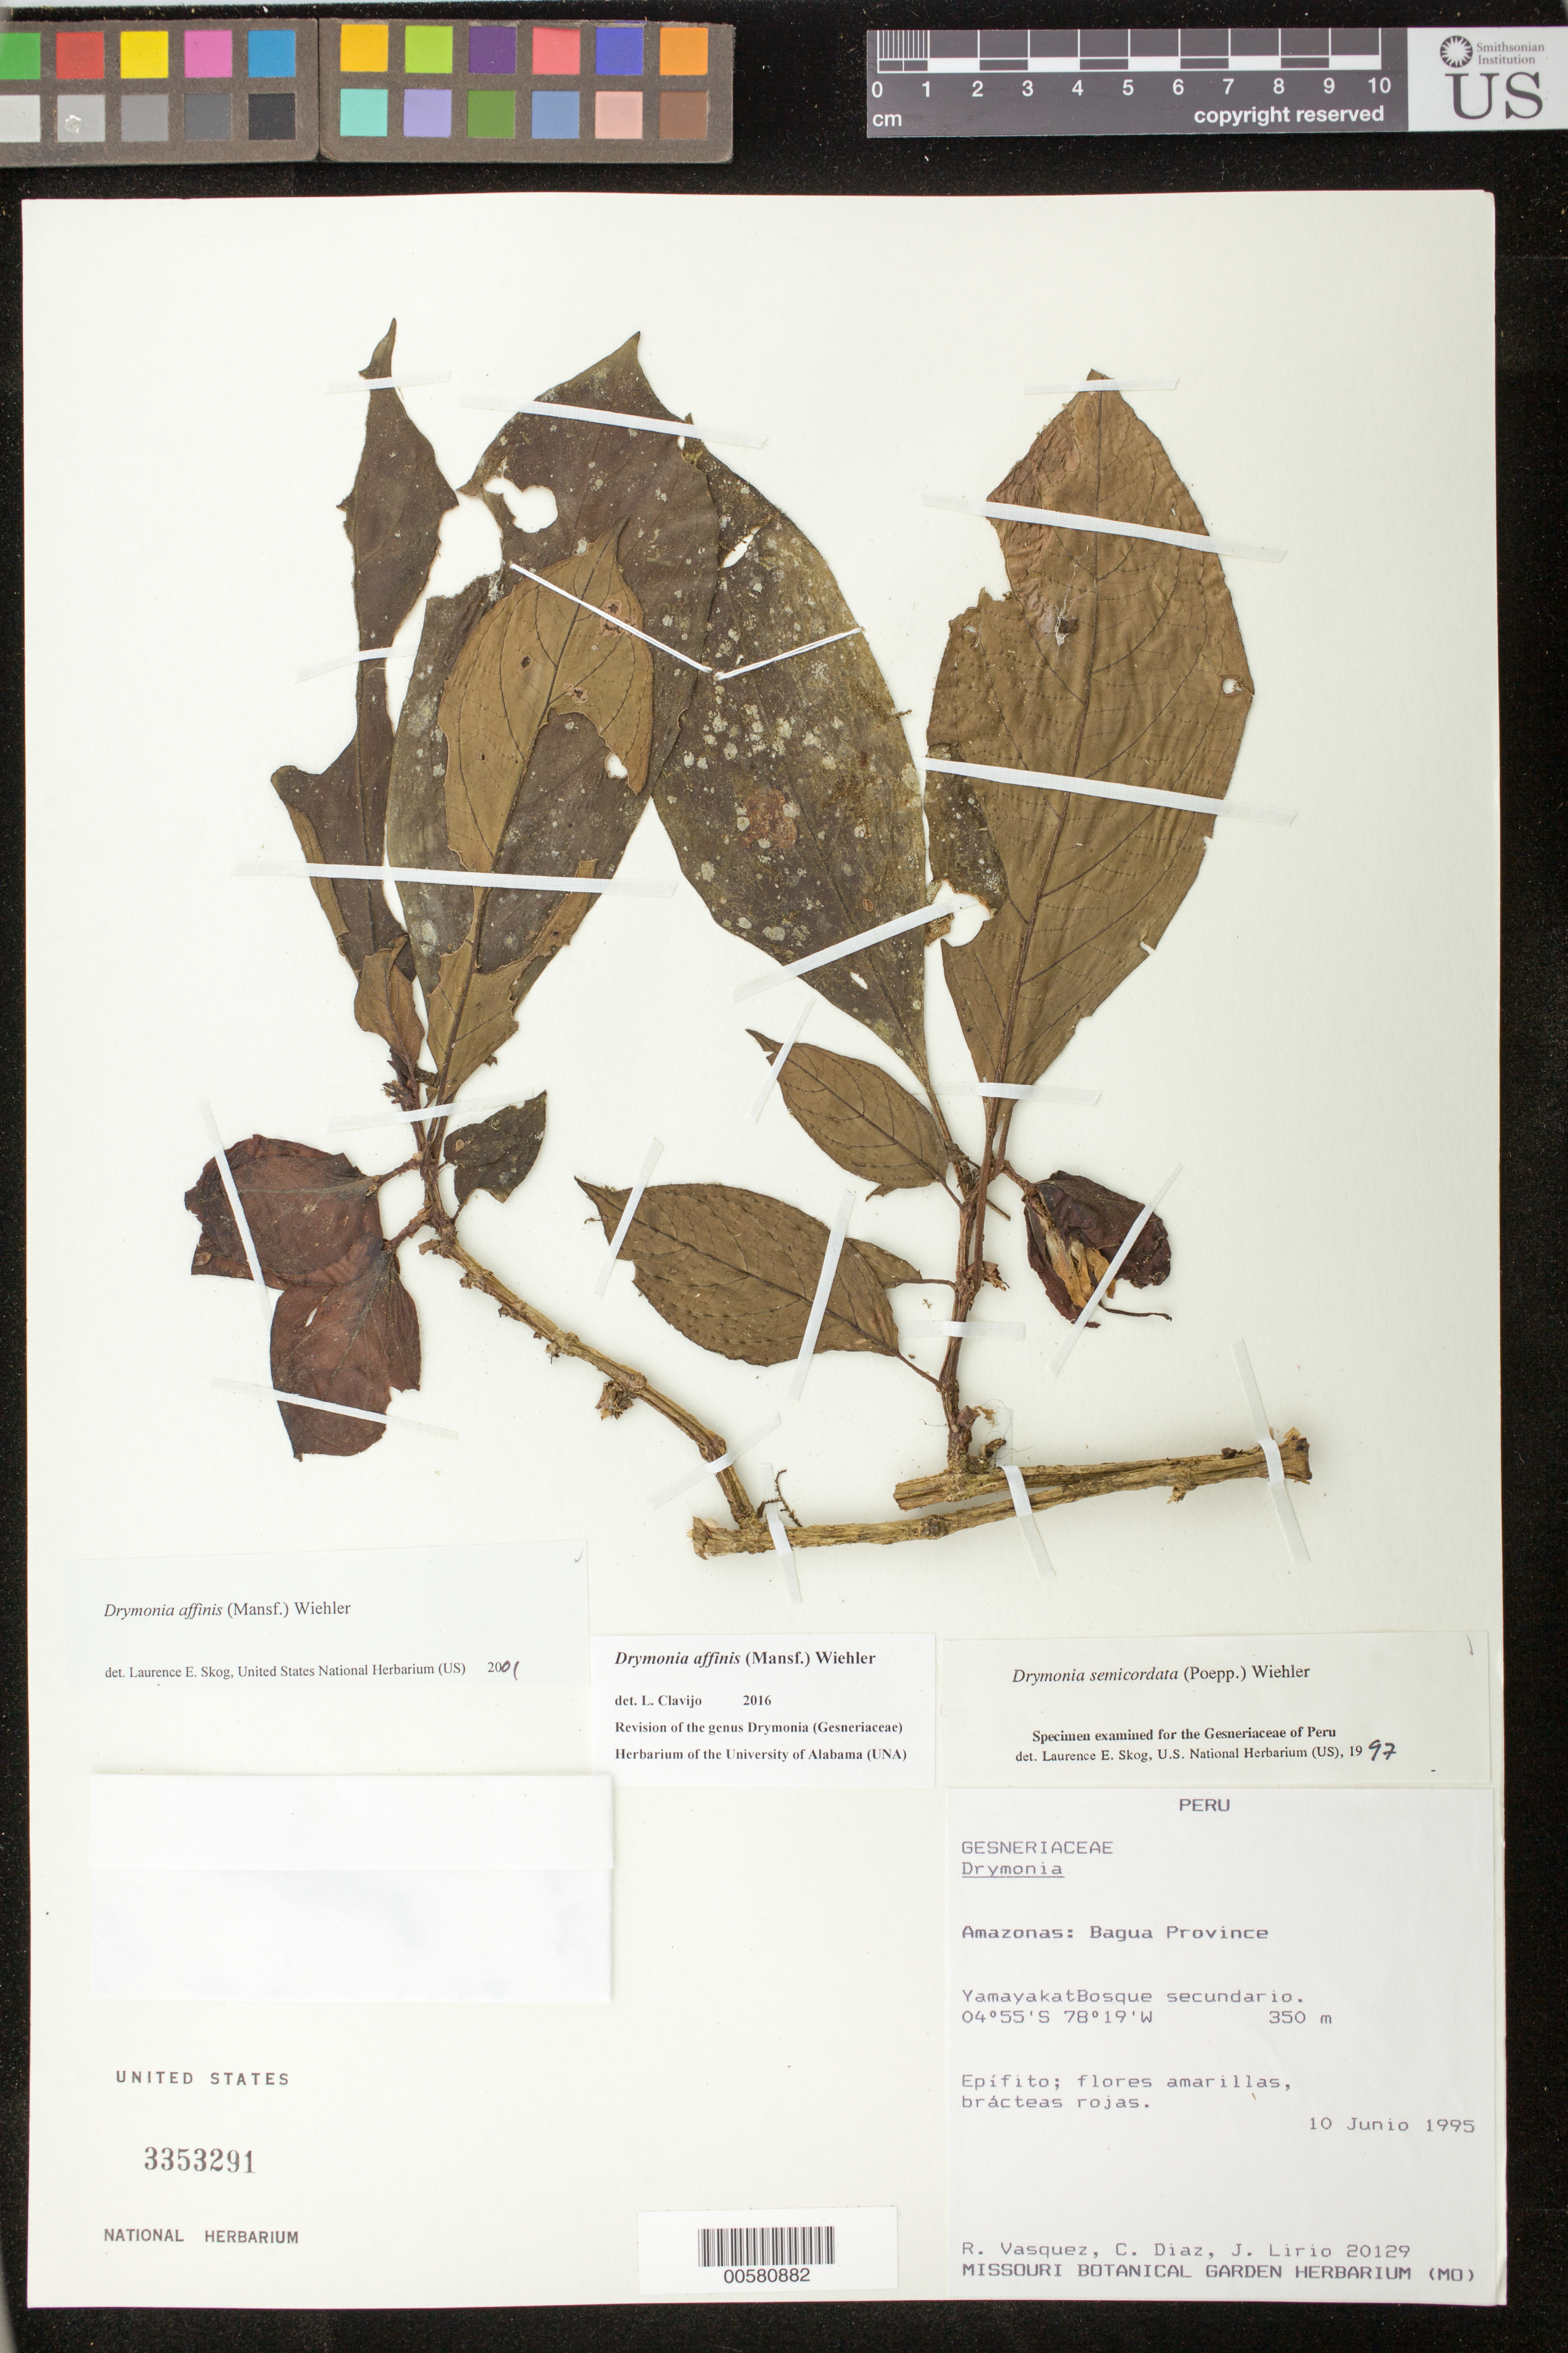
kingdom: Plantae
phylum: Tracheophyta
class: Magnoliopsida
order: Lamiales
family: Gesneriaceae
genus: Drymonia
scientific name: Drymonia affinis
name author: (Mansf.) Wiehler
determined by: Skog, Laurence E.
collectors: R. Vásquez, C. Díaz & E. J. Lirio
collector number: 20129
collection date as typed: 10 Jun 1995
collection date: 1995-06-10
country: Peru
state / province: Amazonas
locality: Prov. Bagua: Yamayakat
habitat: Bosque secundario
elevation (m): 350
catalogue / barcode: US 3353291